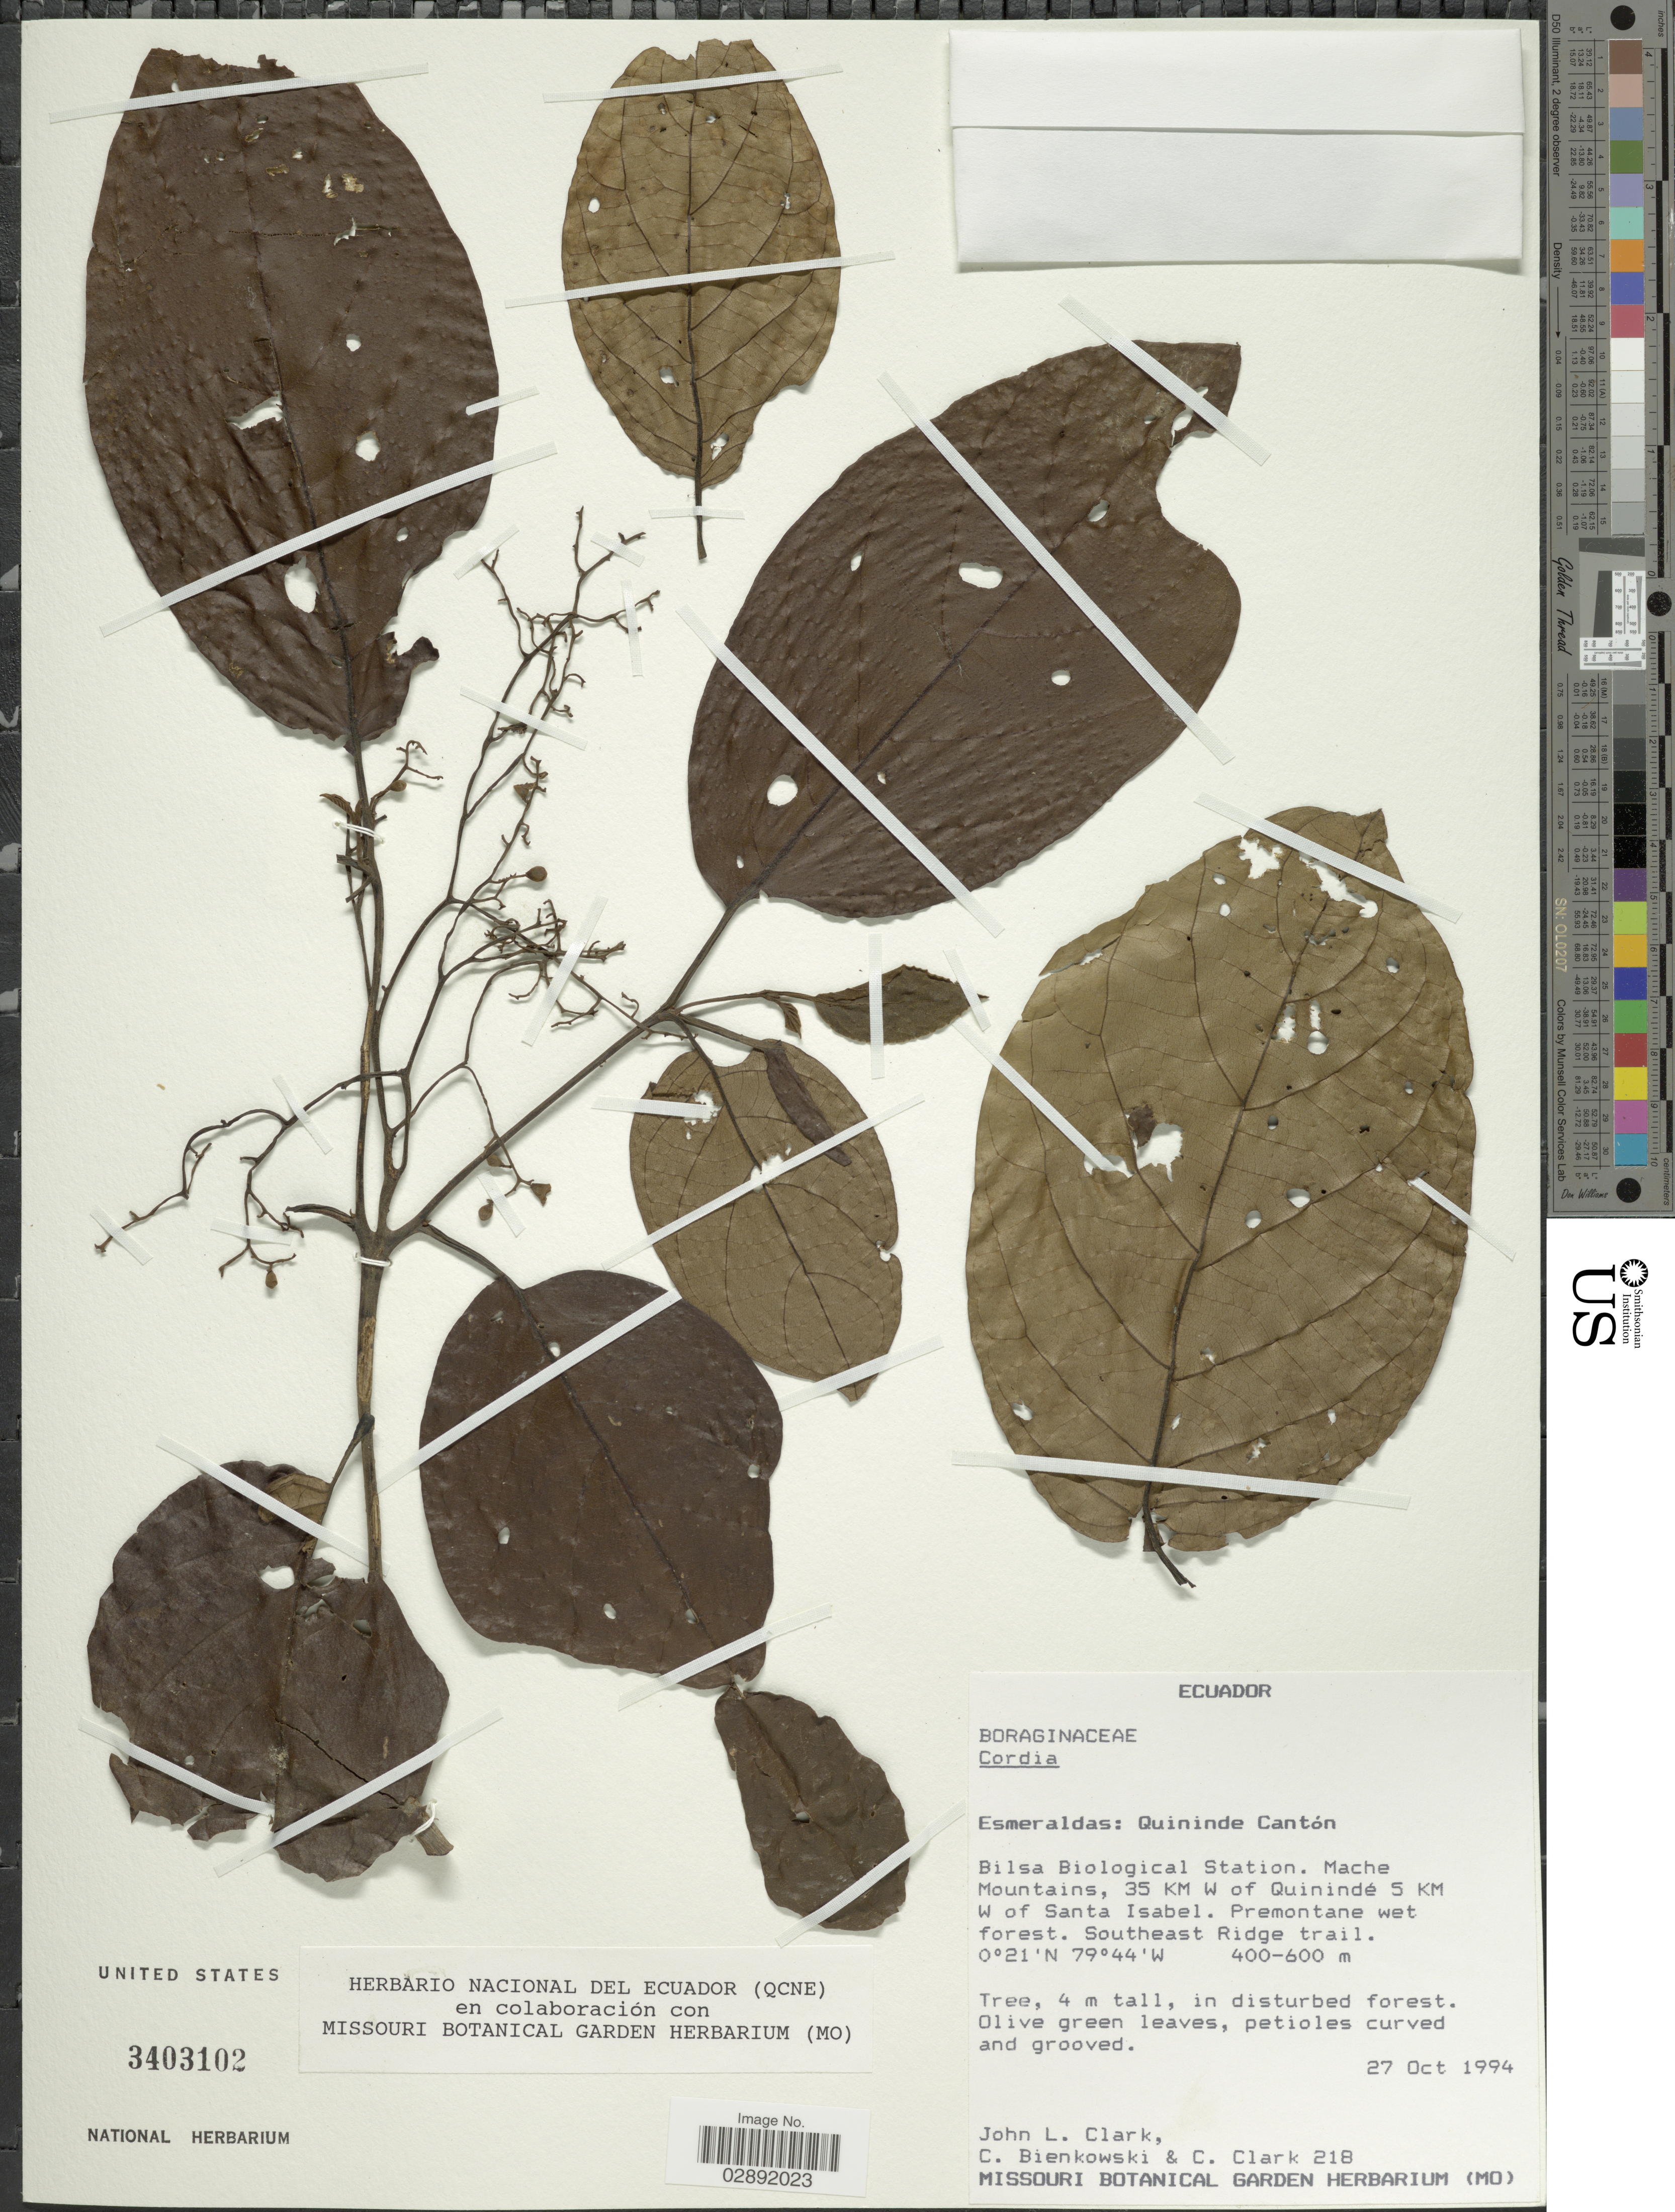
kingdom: Plantae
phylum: Tracheophyta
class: Magnoliopsida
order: Boraginales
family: Cordiaceae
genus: Cordia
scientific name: Cordia sp.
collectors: J. L. Clark, C. Bienkowski & C. Clark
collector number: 218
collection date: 1994-10-27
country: Ecuador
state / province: Esmeraldas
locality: Quininde Cantón, Bilsa Biological Station. Mache Mountains, 35 KM W of Quinindé, 5 KM W of Santa Isabel. Premontane wet forest. Southeast Ridge trail.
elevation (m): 400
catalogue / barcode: US 3403102